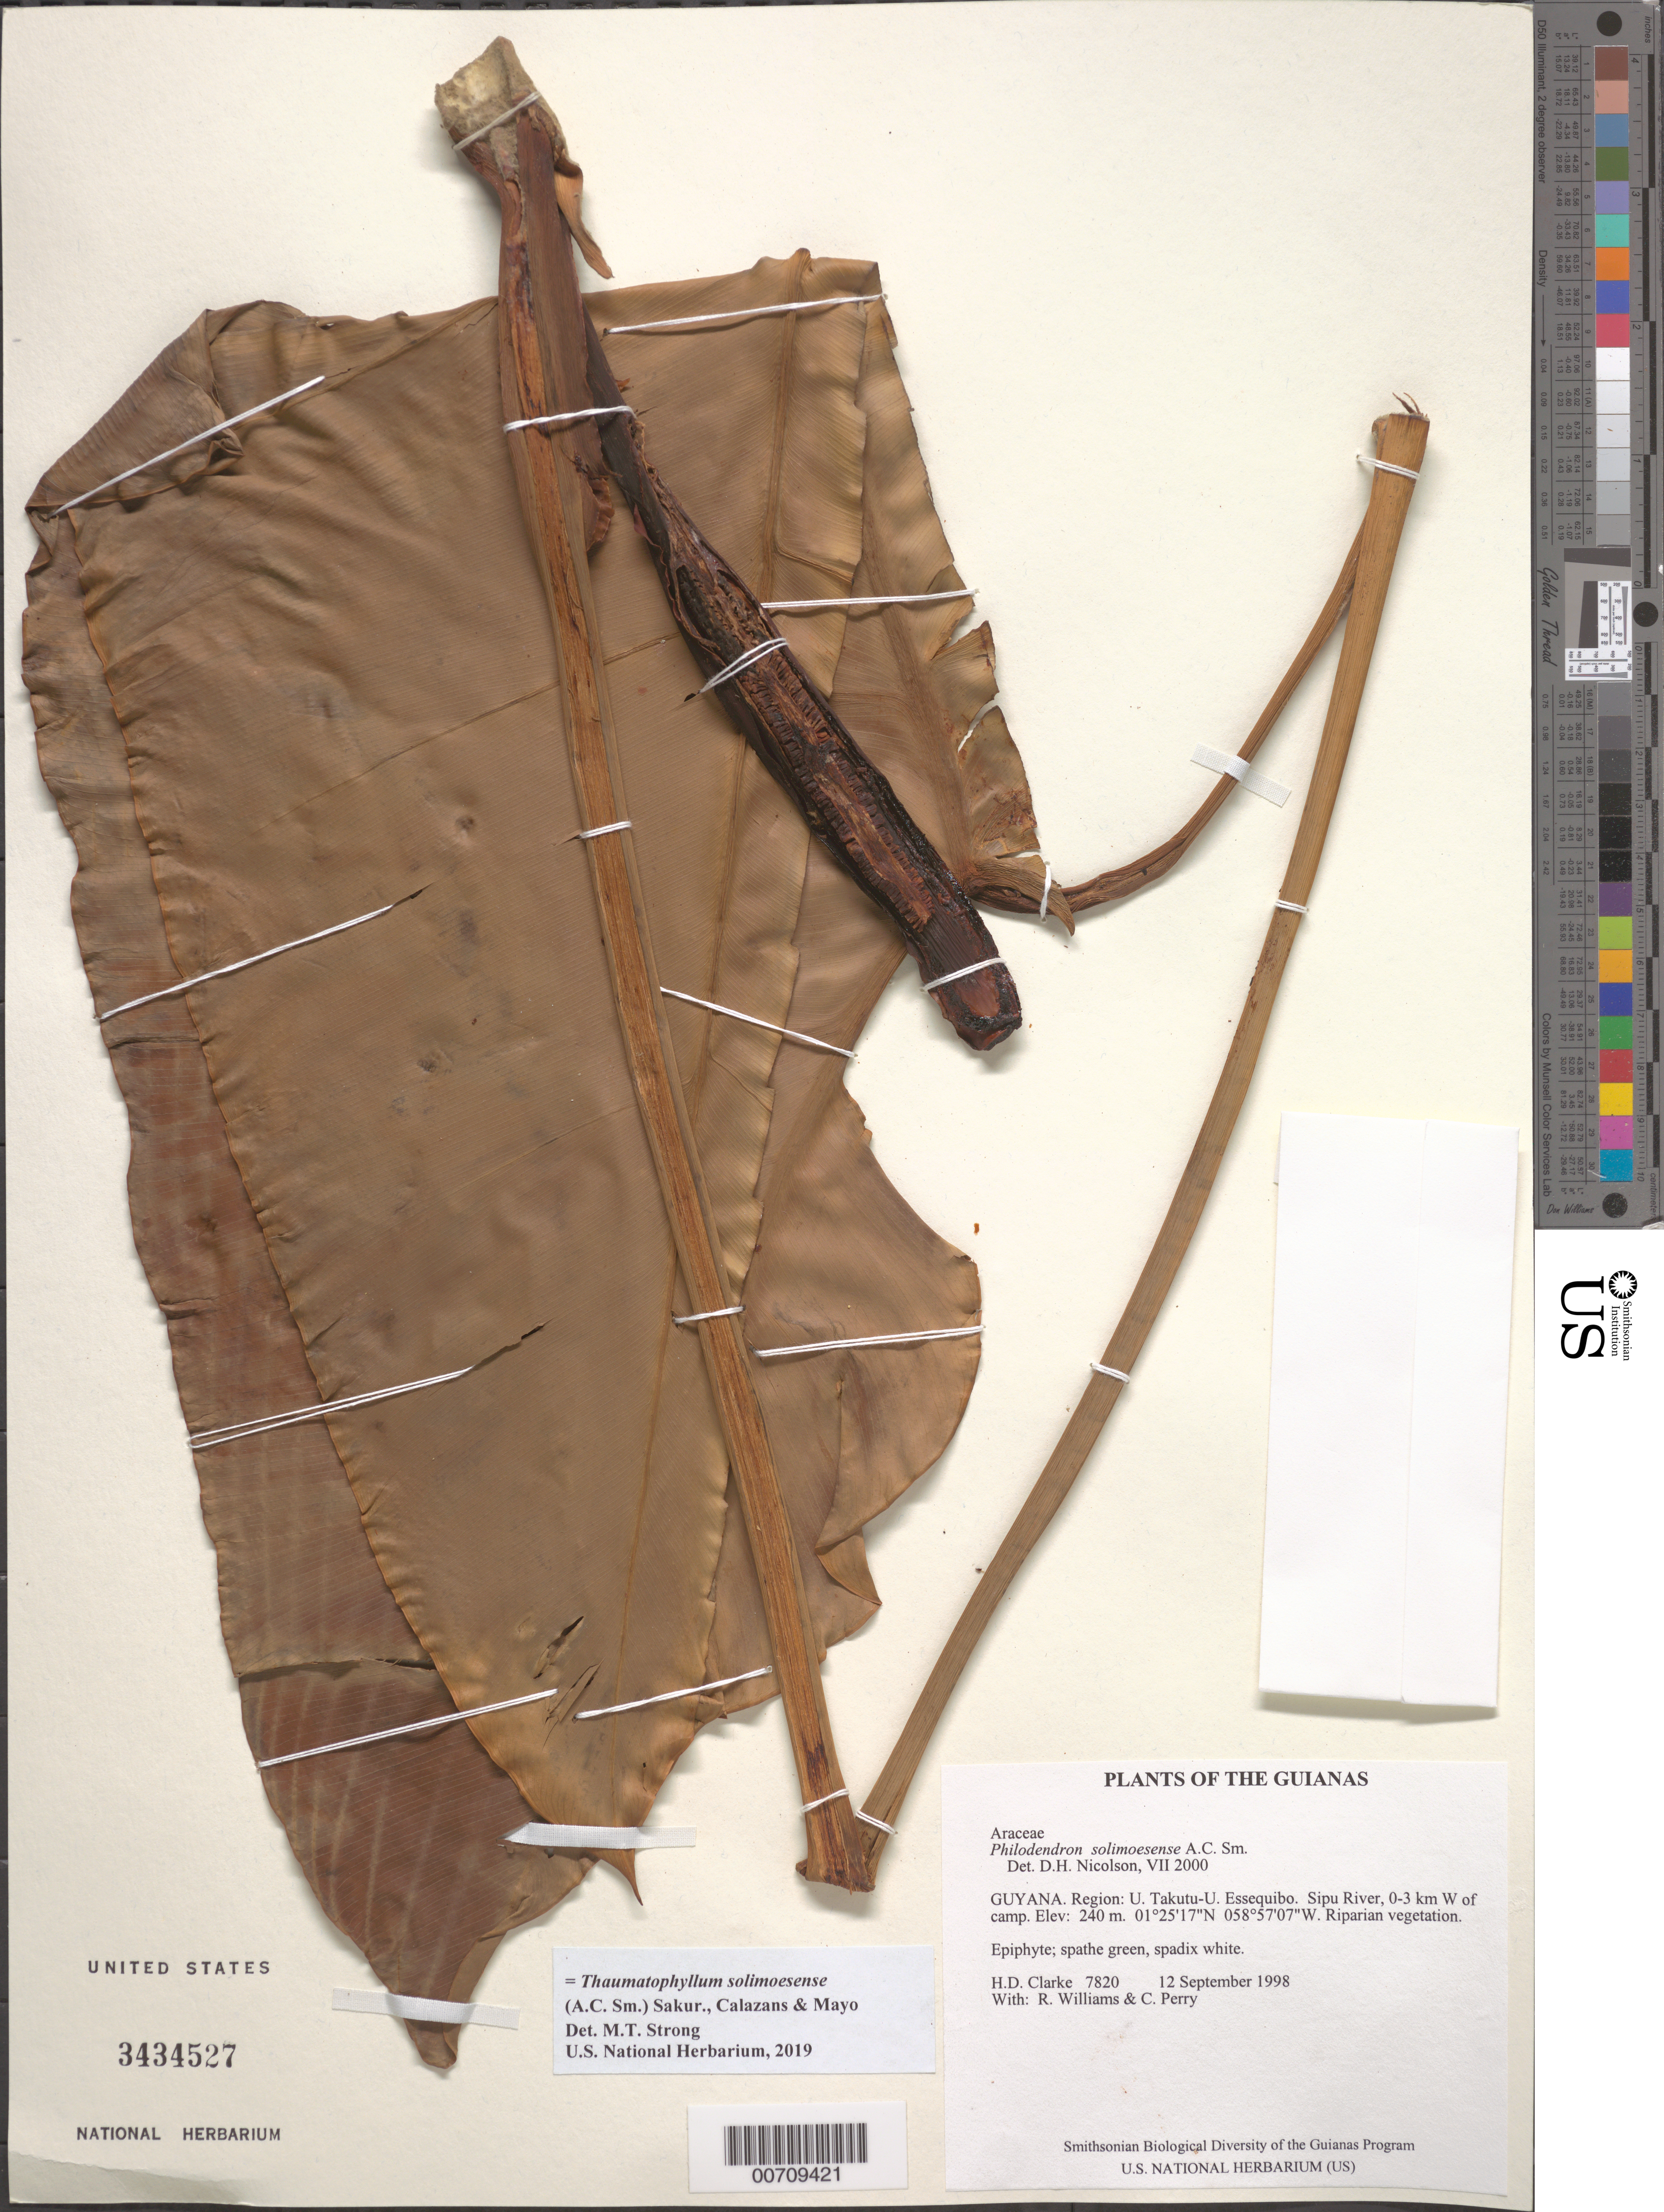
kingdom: Plantae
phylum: Tracheophyta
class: Liliopsida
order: Alismatales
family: Araceae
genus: Thaumatophyllum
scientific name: Thaumatophyllum solimoesense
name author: (A.C. Sm.) Sakur. et al.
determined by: Strong, Mark T., (BOT), Smithsonian Institution - National Museum of Natural History (UNITED STATES)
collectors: H. D. Clarke, R. Williams & C. Perry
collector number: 7820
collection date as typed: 12 September 1998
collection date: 1998-09-12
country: Guyana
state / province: U. Takutu-U. Essequibo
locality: Sipu River, 0-3 km W of camp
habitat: Riparian vegetation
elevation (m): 240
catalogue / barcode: US 3434527